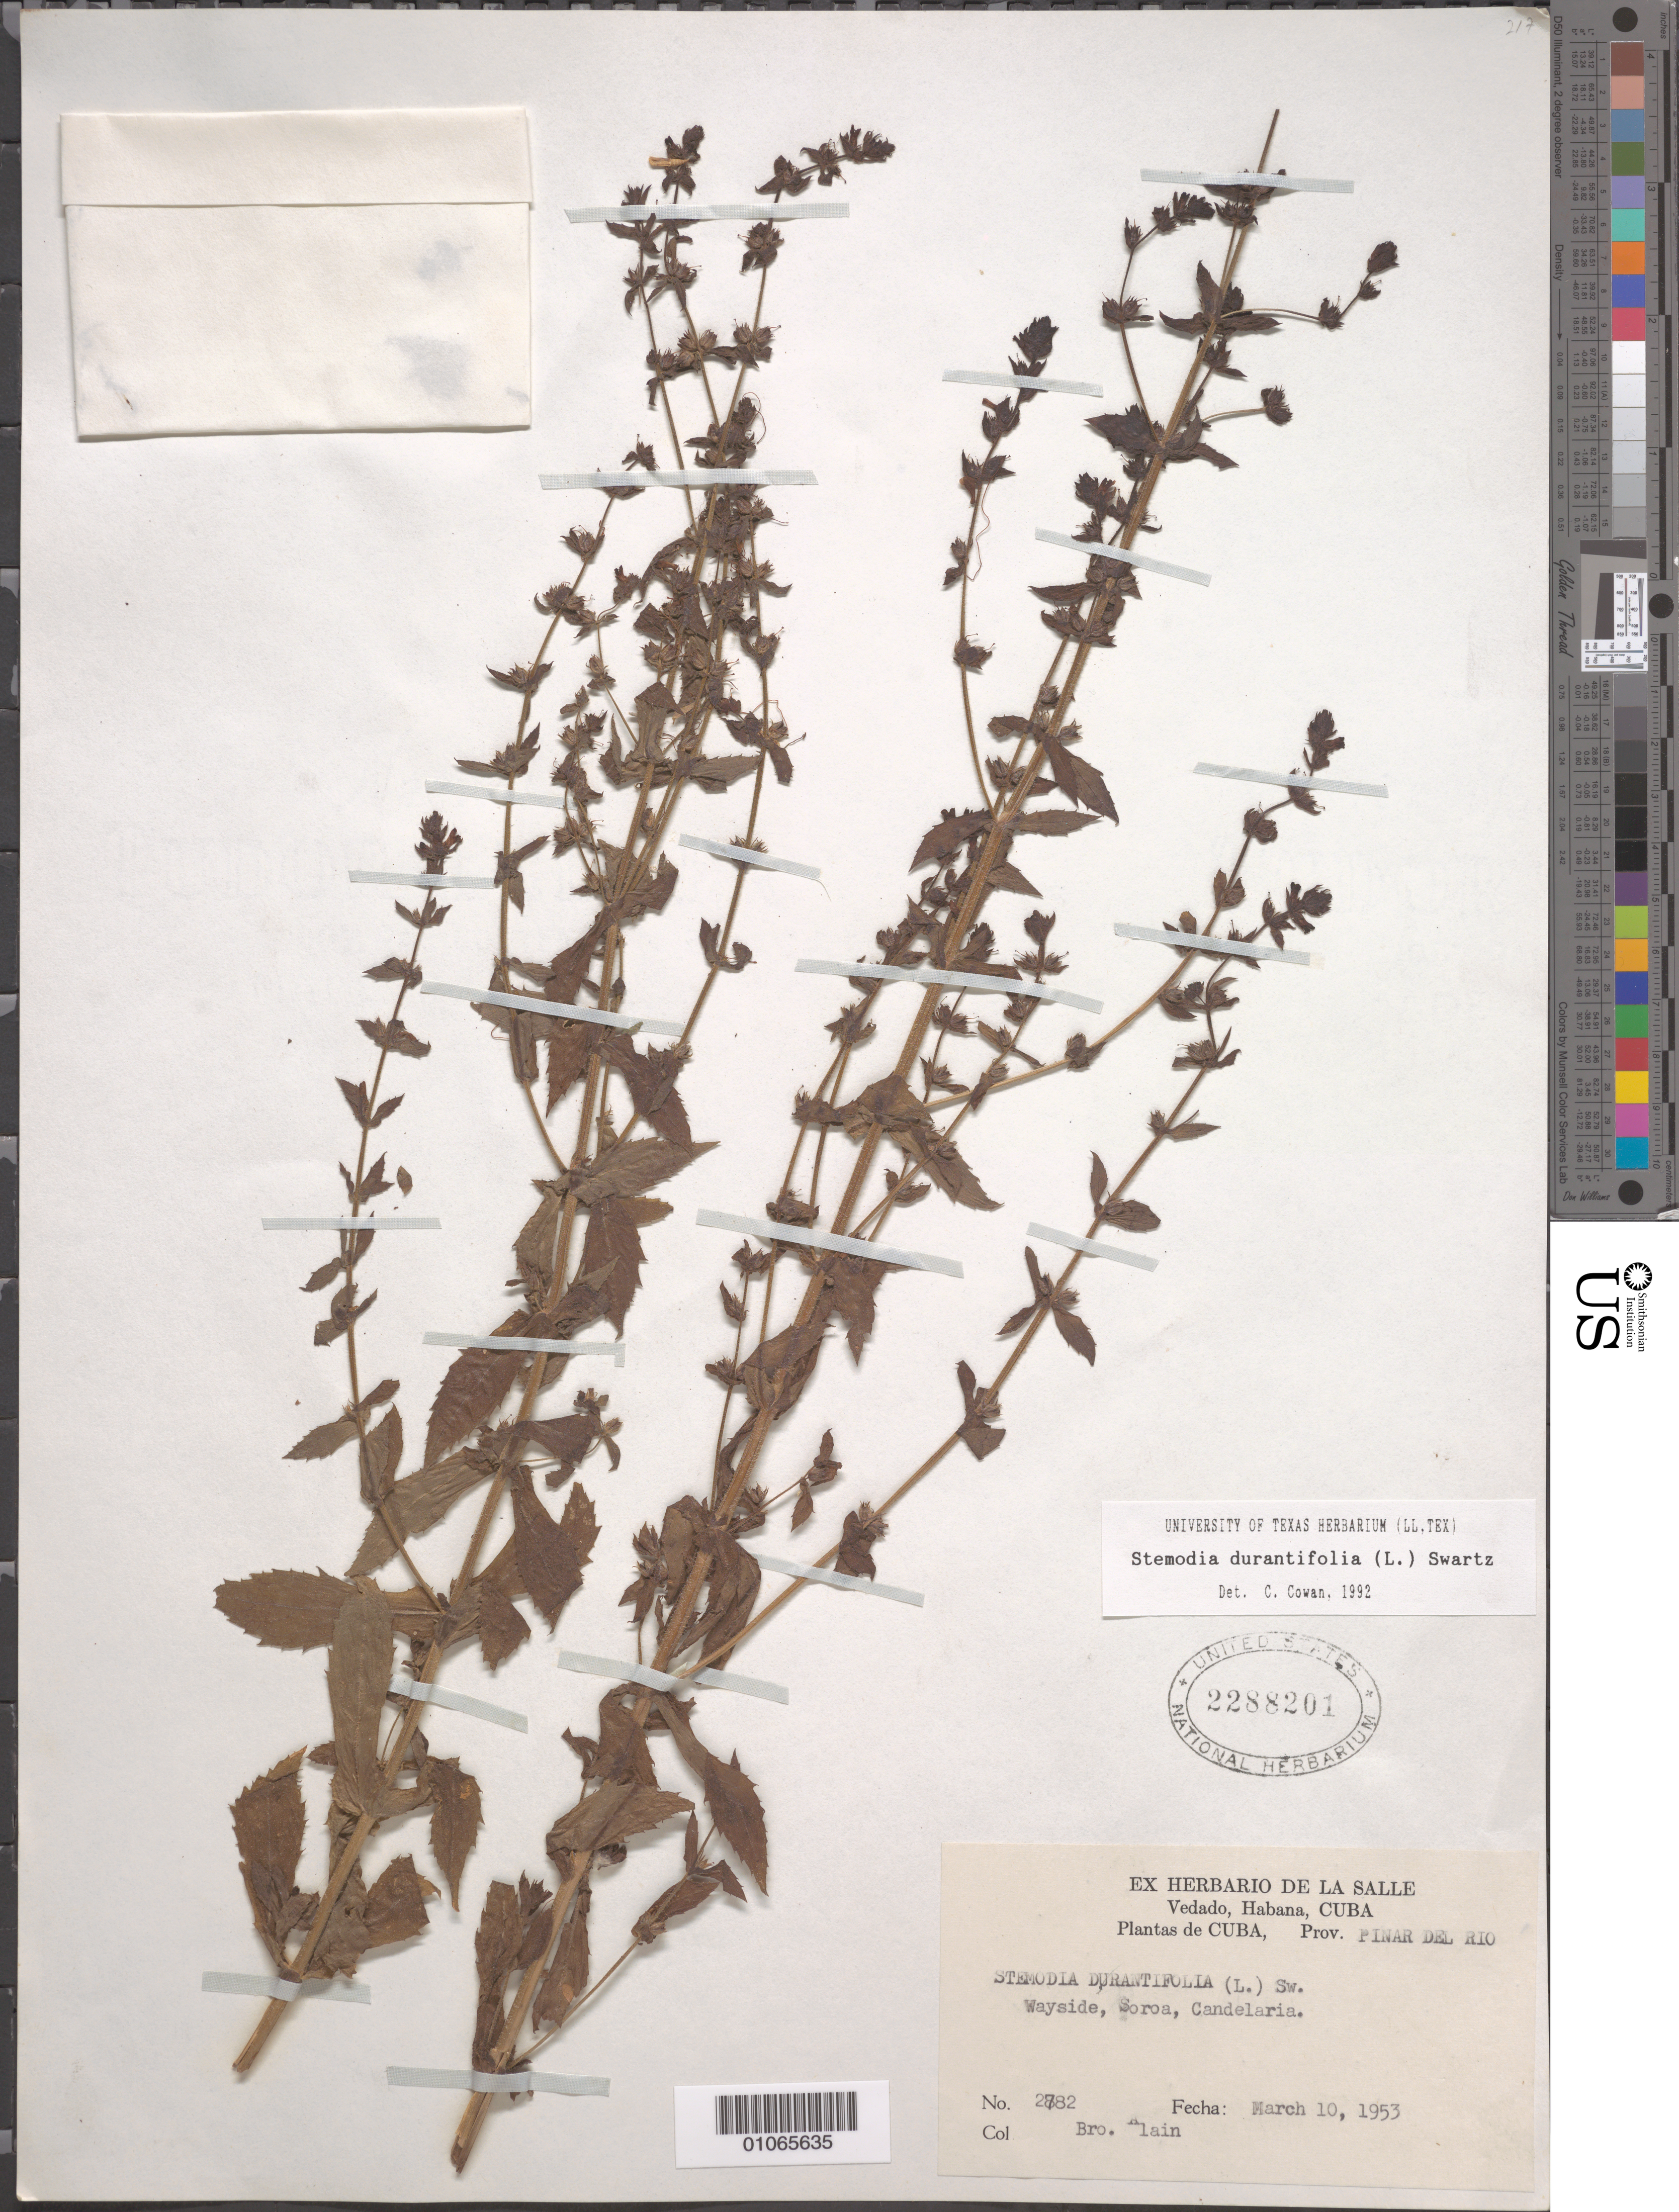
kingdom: Plantae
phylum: Tracheophyta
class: Magnoliopsida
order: Lamiales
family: Plantaginaceae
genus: Stemodia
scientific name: Stemodia durantifolia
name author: (L.) Sw.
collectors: A. H. Liogier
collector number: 2782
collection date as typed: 10 Mar 1953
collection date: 1953-03-10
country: Cuba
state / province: Pinar del Rio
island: Cuba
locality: Wayside, Soroa, Candelaria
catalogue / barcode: US 2288201